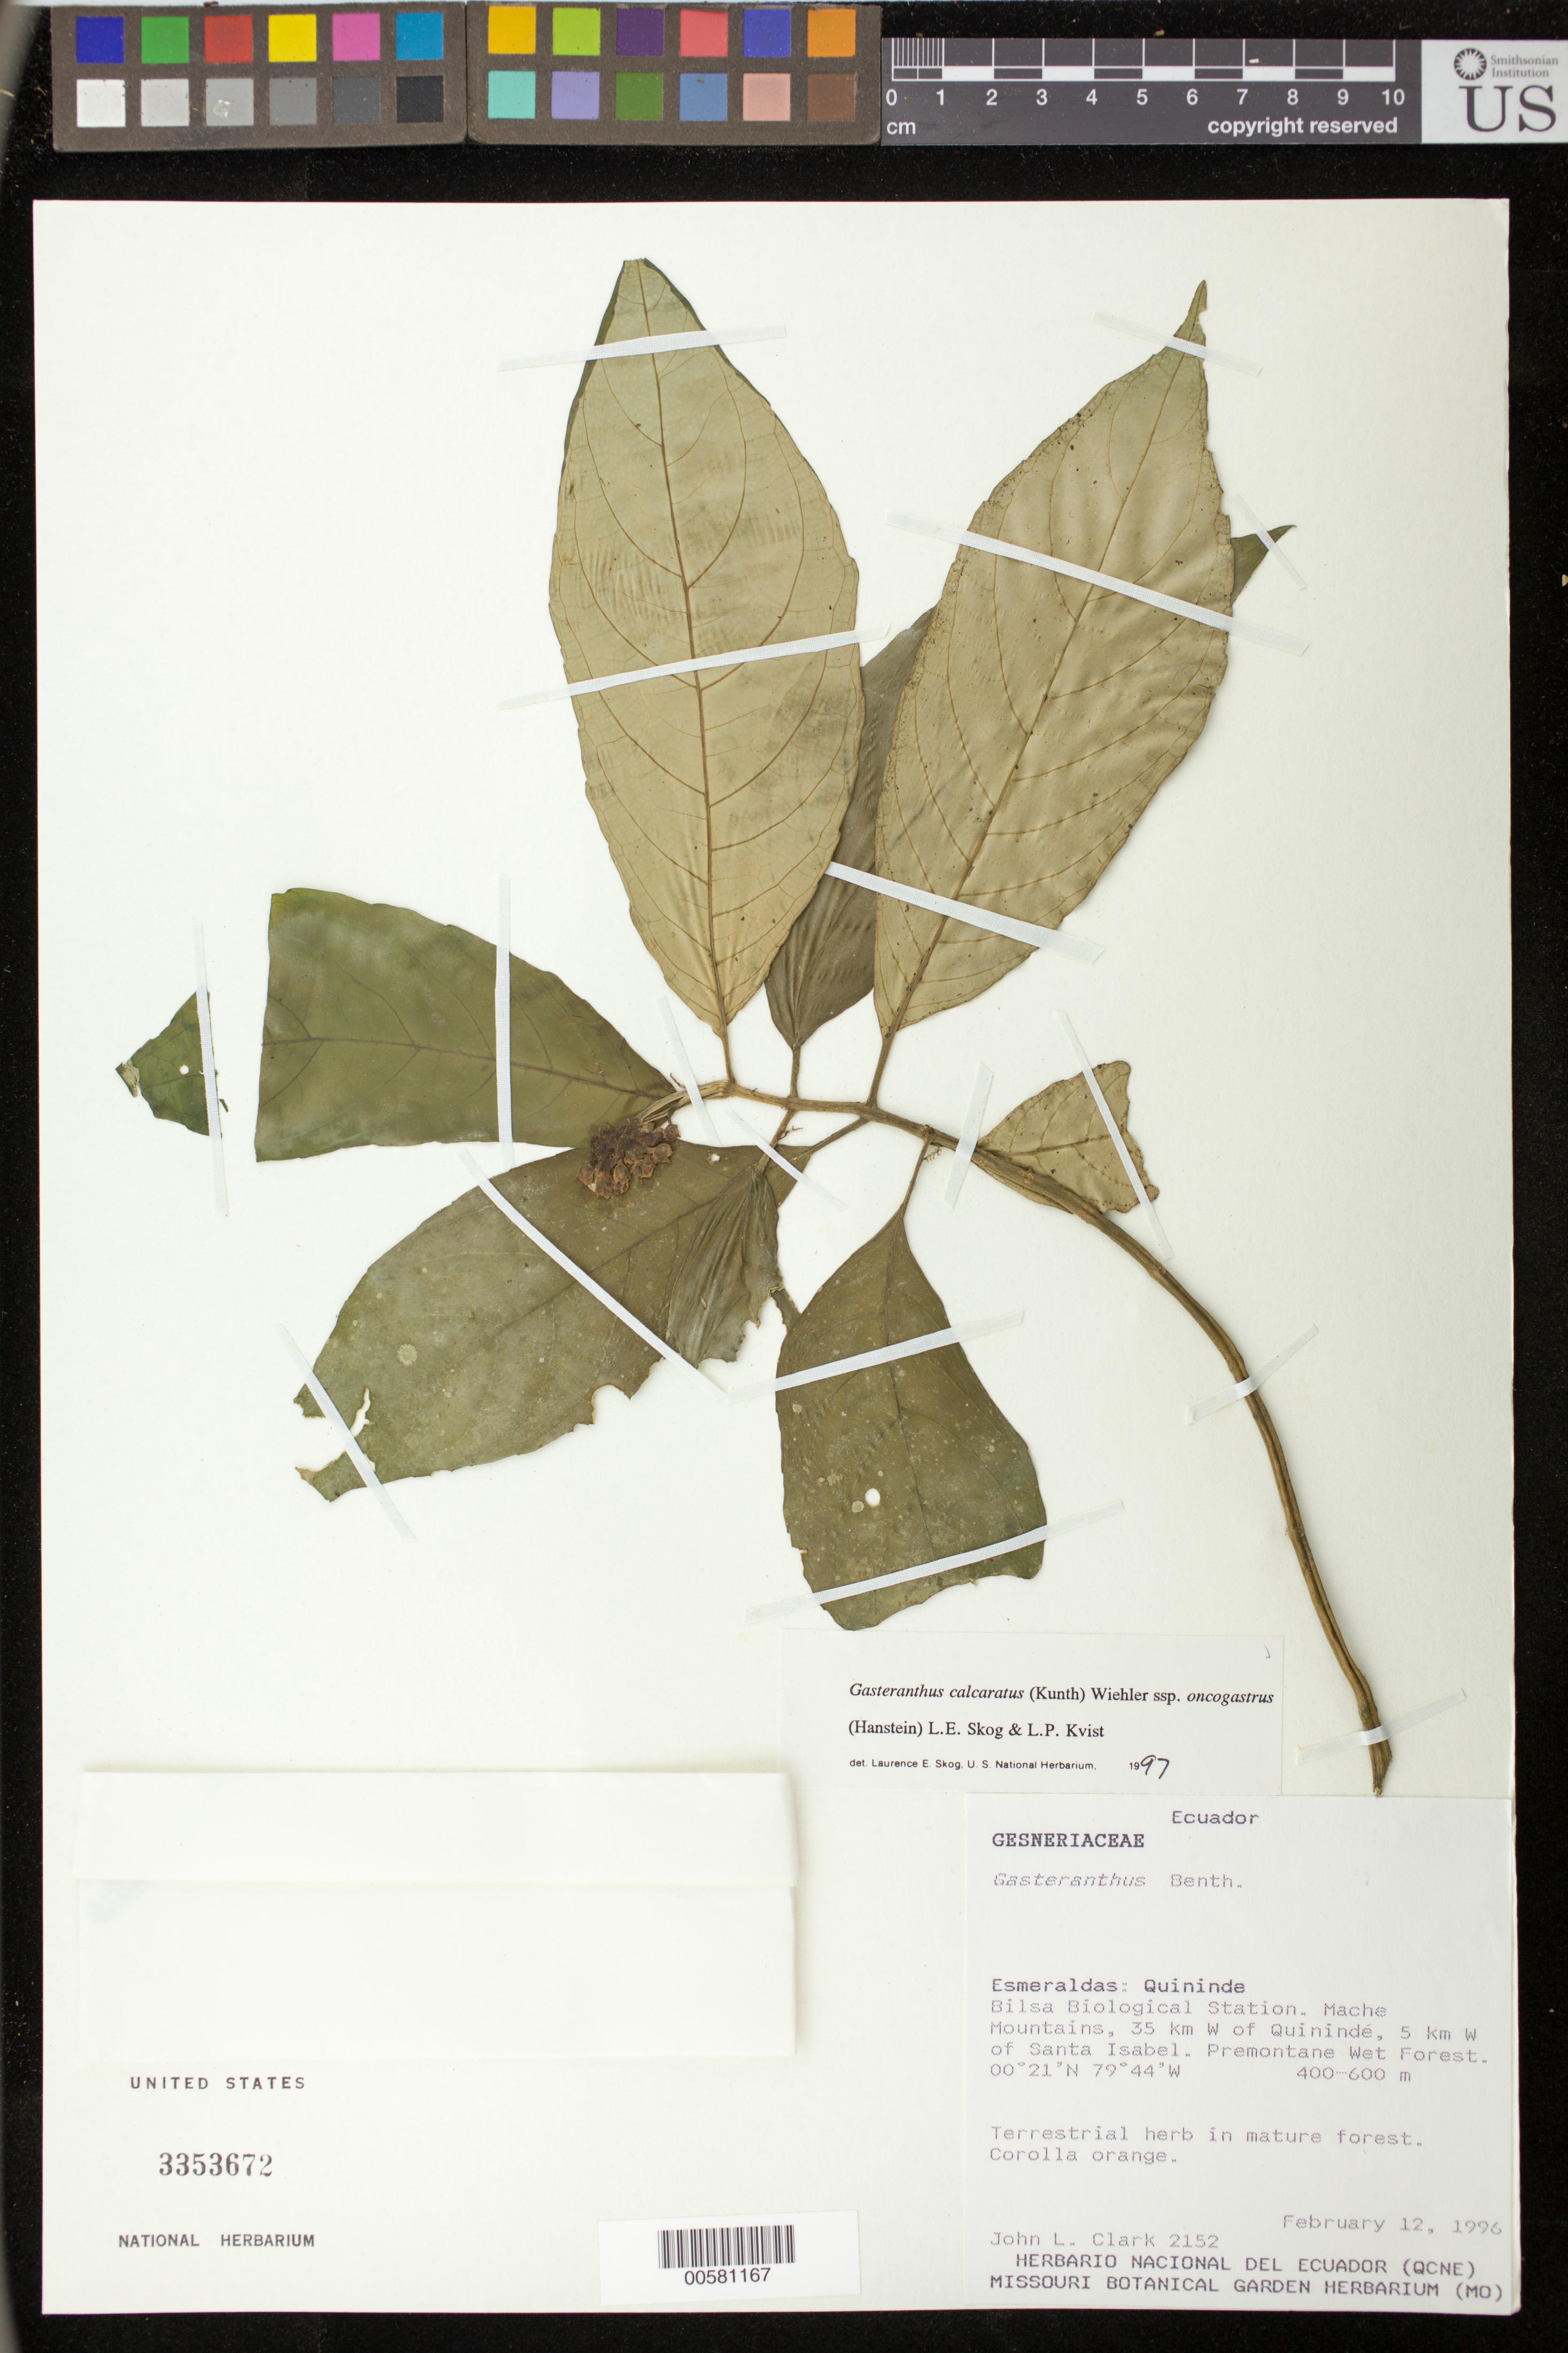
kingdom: Plantae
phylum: Tracheophyta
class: Magnoliopsida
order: Lamiales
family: Gesneriaceae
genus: Sinningia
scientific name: Sinningia incarnata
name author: (Aubl.) D.L. Denham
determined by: Skog, Laurence E.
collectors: J. L. Clark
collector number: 2152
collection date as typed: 12 Feb 1996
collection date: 1996-02-12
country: Ecuador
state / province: Esmeraldas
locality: Quininde. Bilsa Biological Station, Mache Mountains, 35 km W of Quinindé, 5 km W of Santa Isabel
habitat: Premontane wet forest; in mature forest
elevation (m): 400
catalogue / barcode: US 3353672